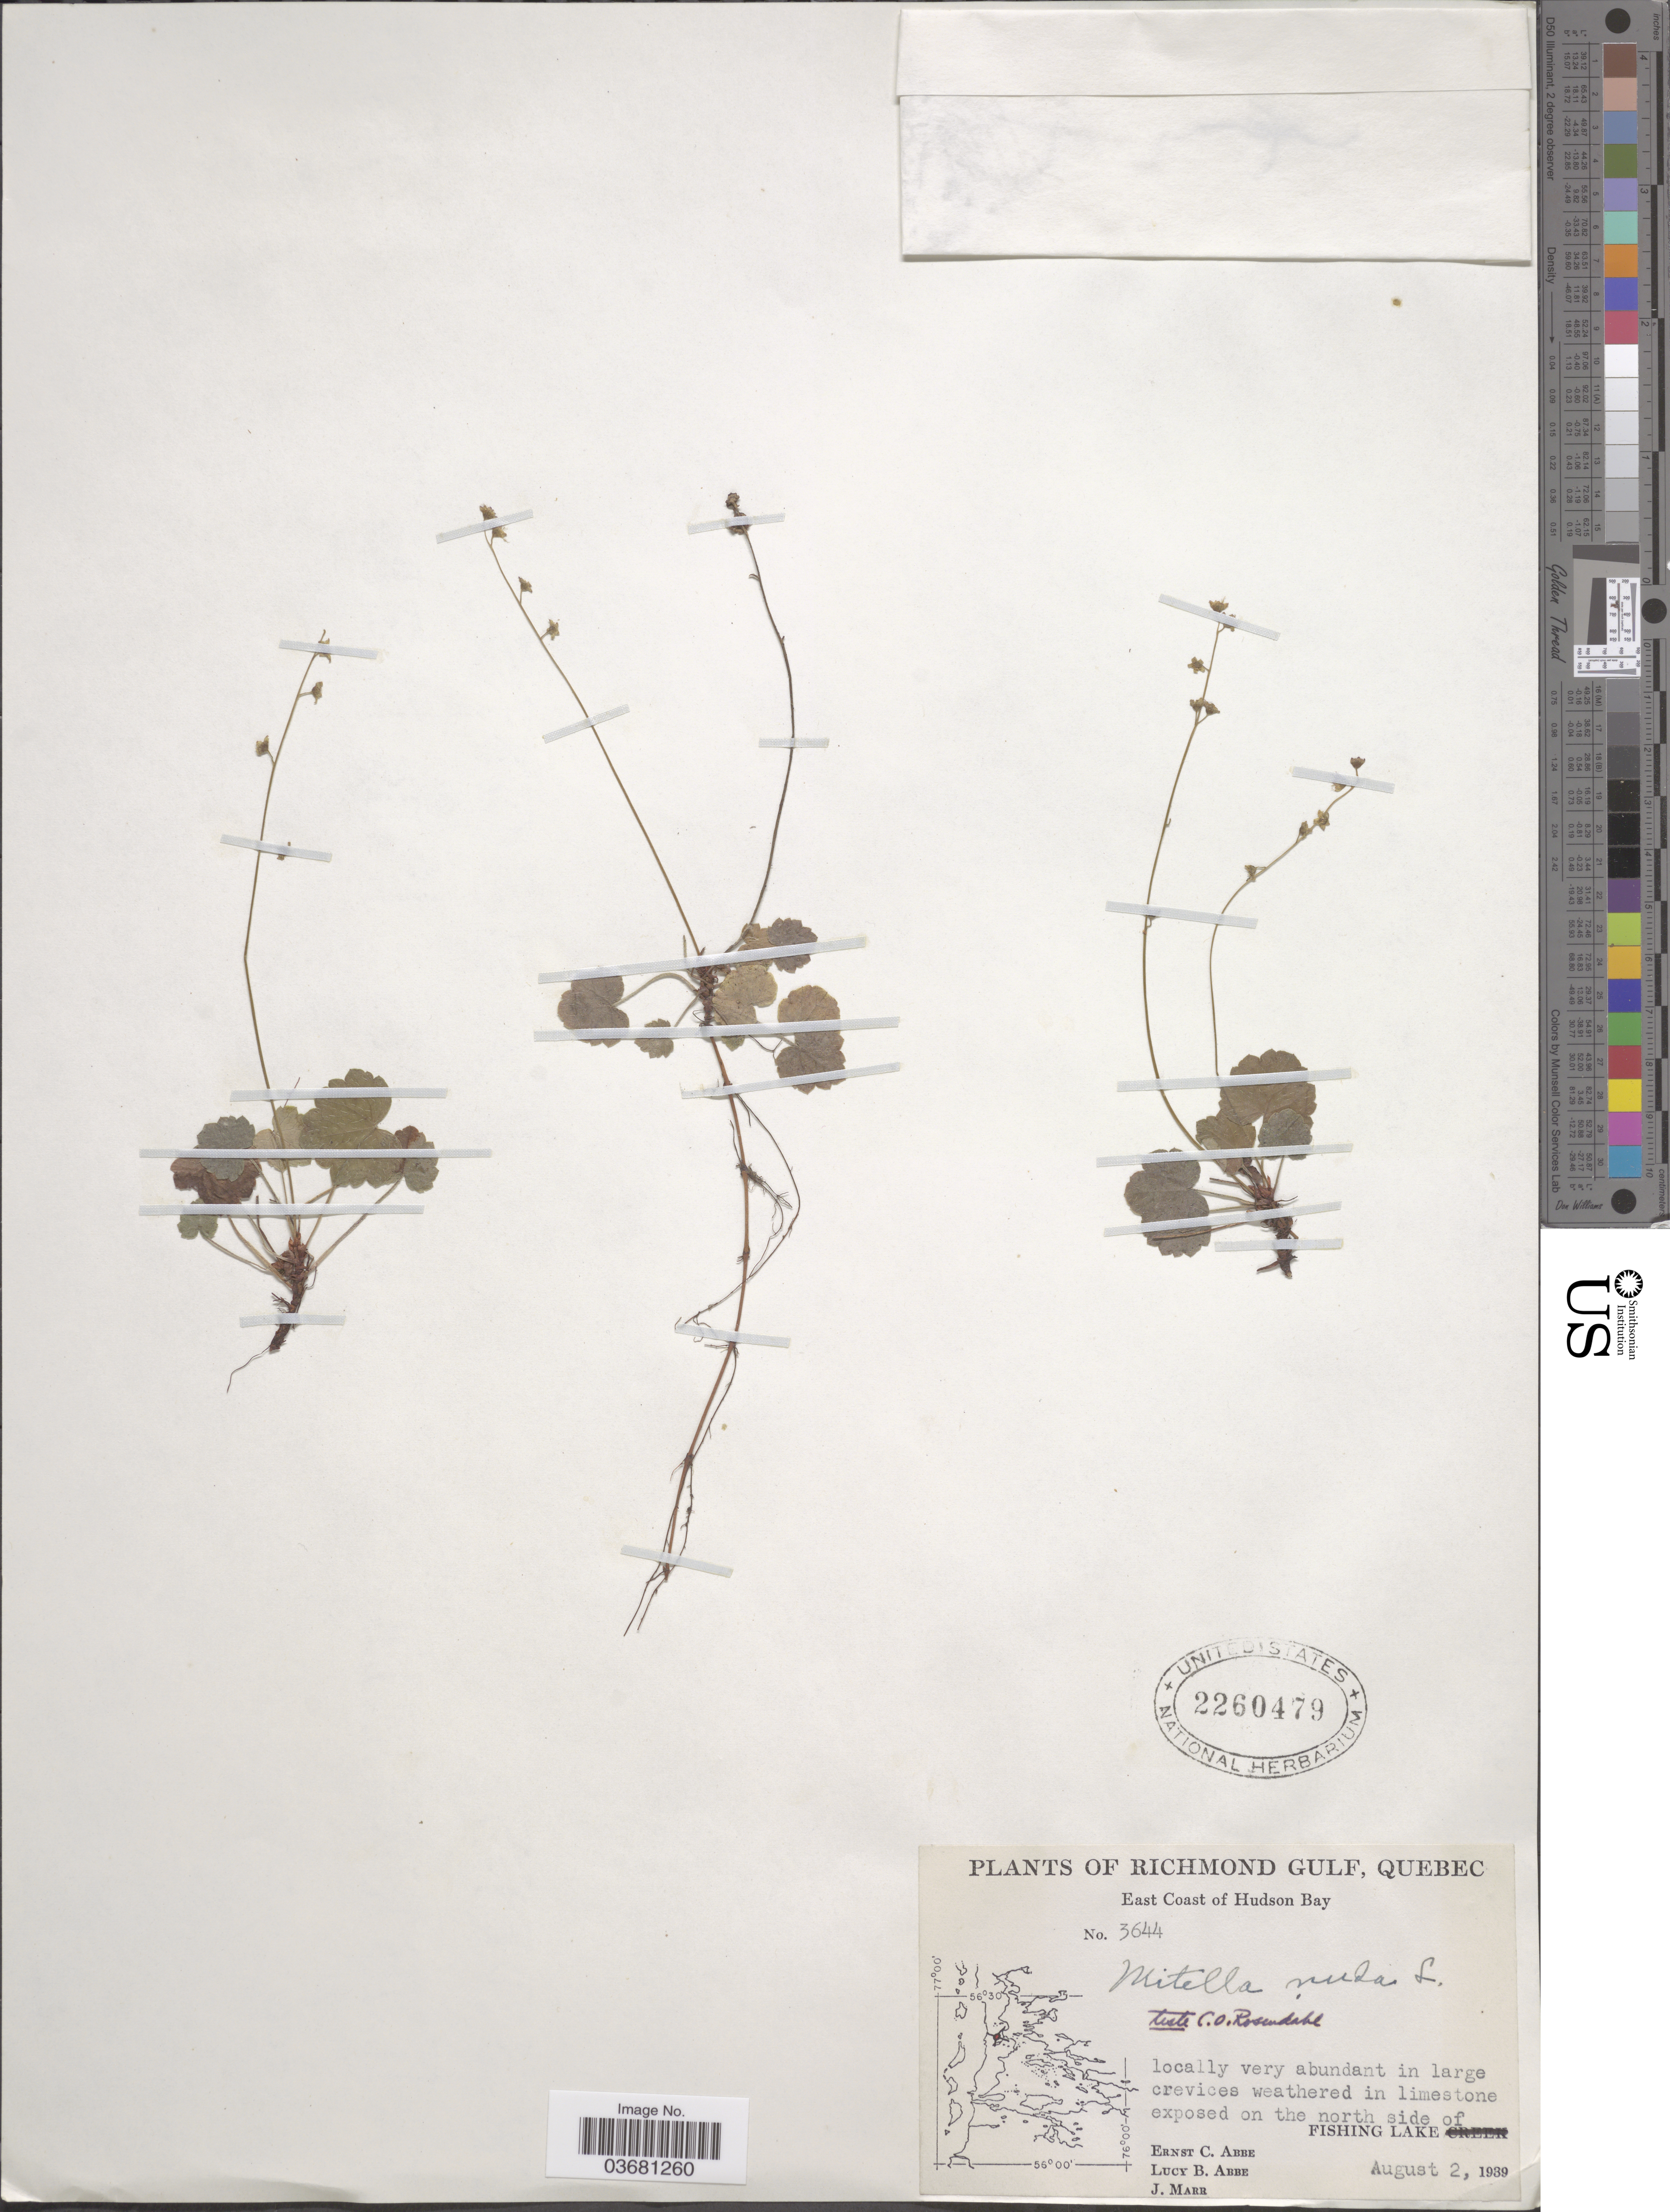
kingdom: Plantae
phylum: Tracheophyta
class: Magnoliopsida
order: Saxifragales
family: Saxifragaceae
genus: Mitella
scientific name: Mitella nuda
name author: L.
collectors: E. C. Abbe, L. B. Abbe & J. Marr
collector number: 3644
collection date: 1939-08-02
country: Canada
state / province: Quebec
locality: Richmond Gulf. East Coast of Hudson Bay. Locally very abundant in large crevices weathered in limestone exposed on the north side of Fishing Lake.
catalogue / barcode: US 2260479